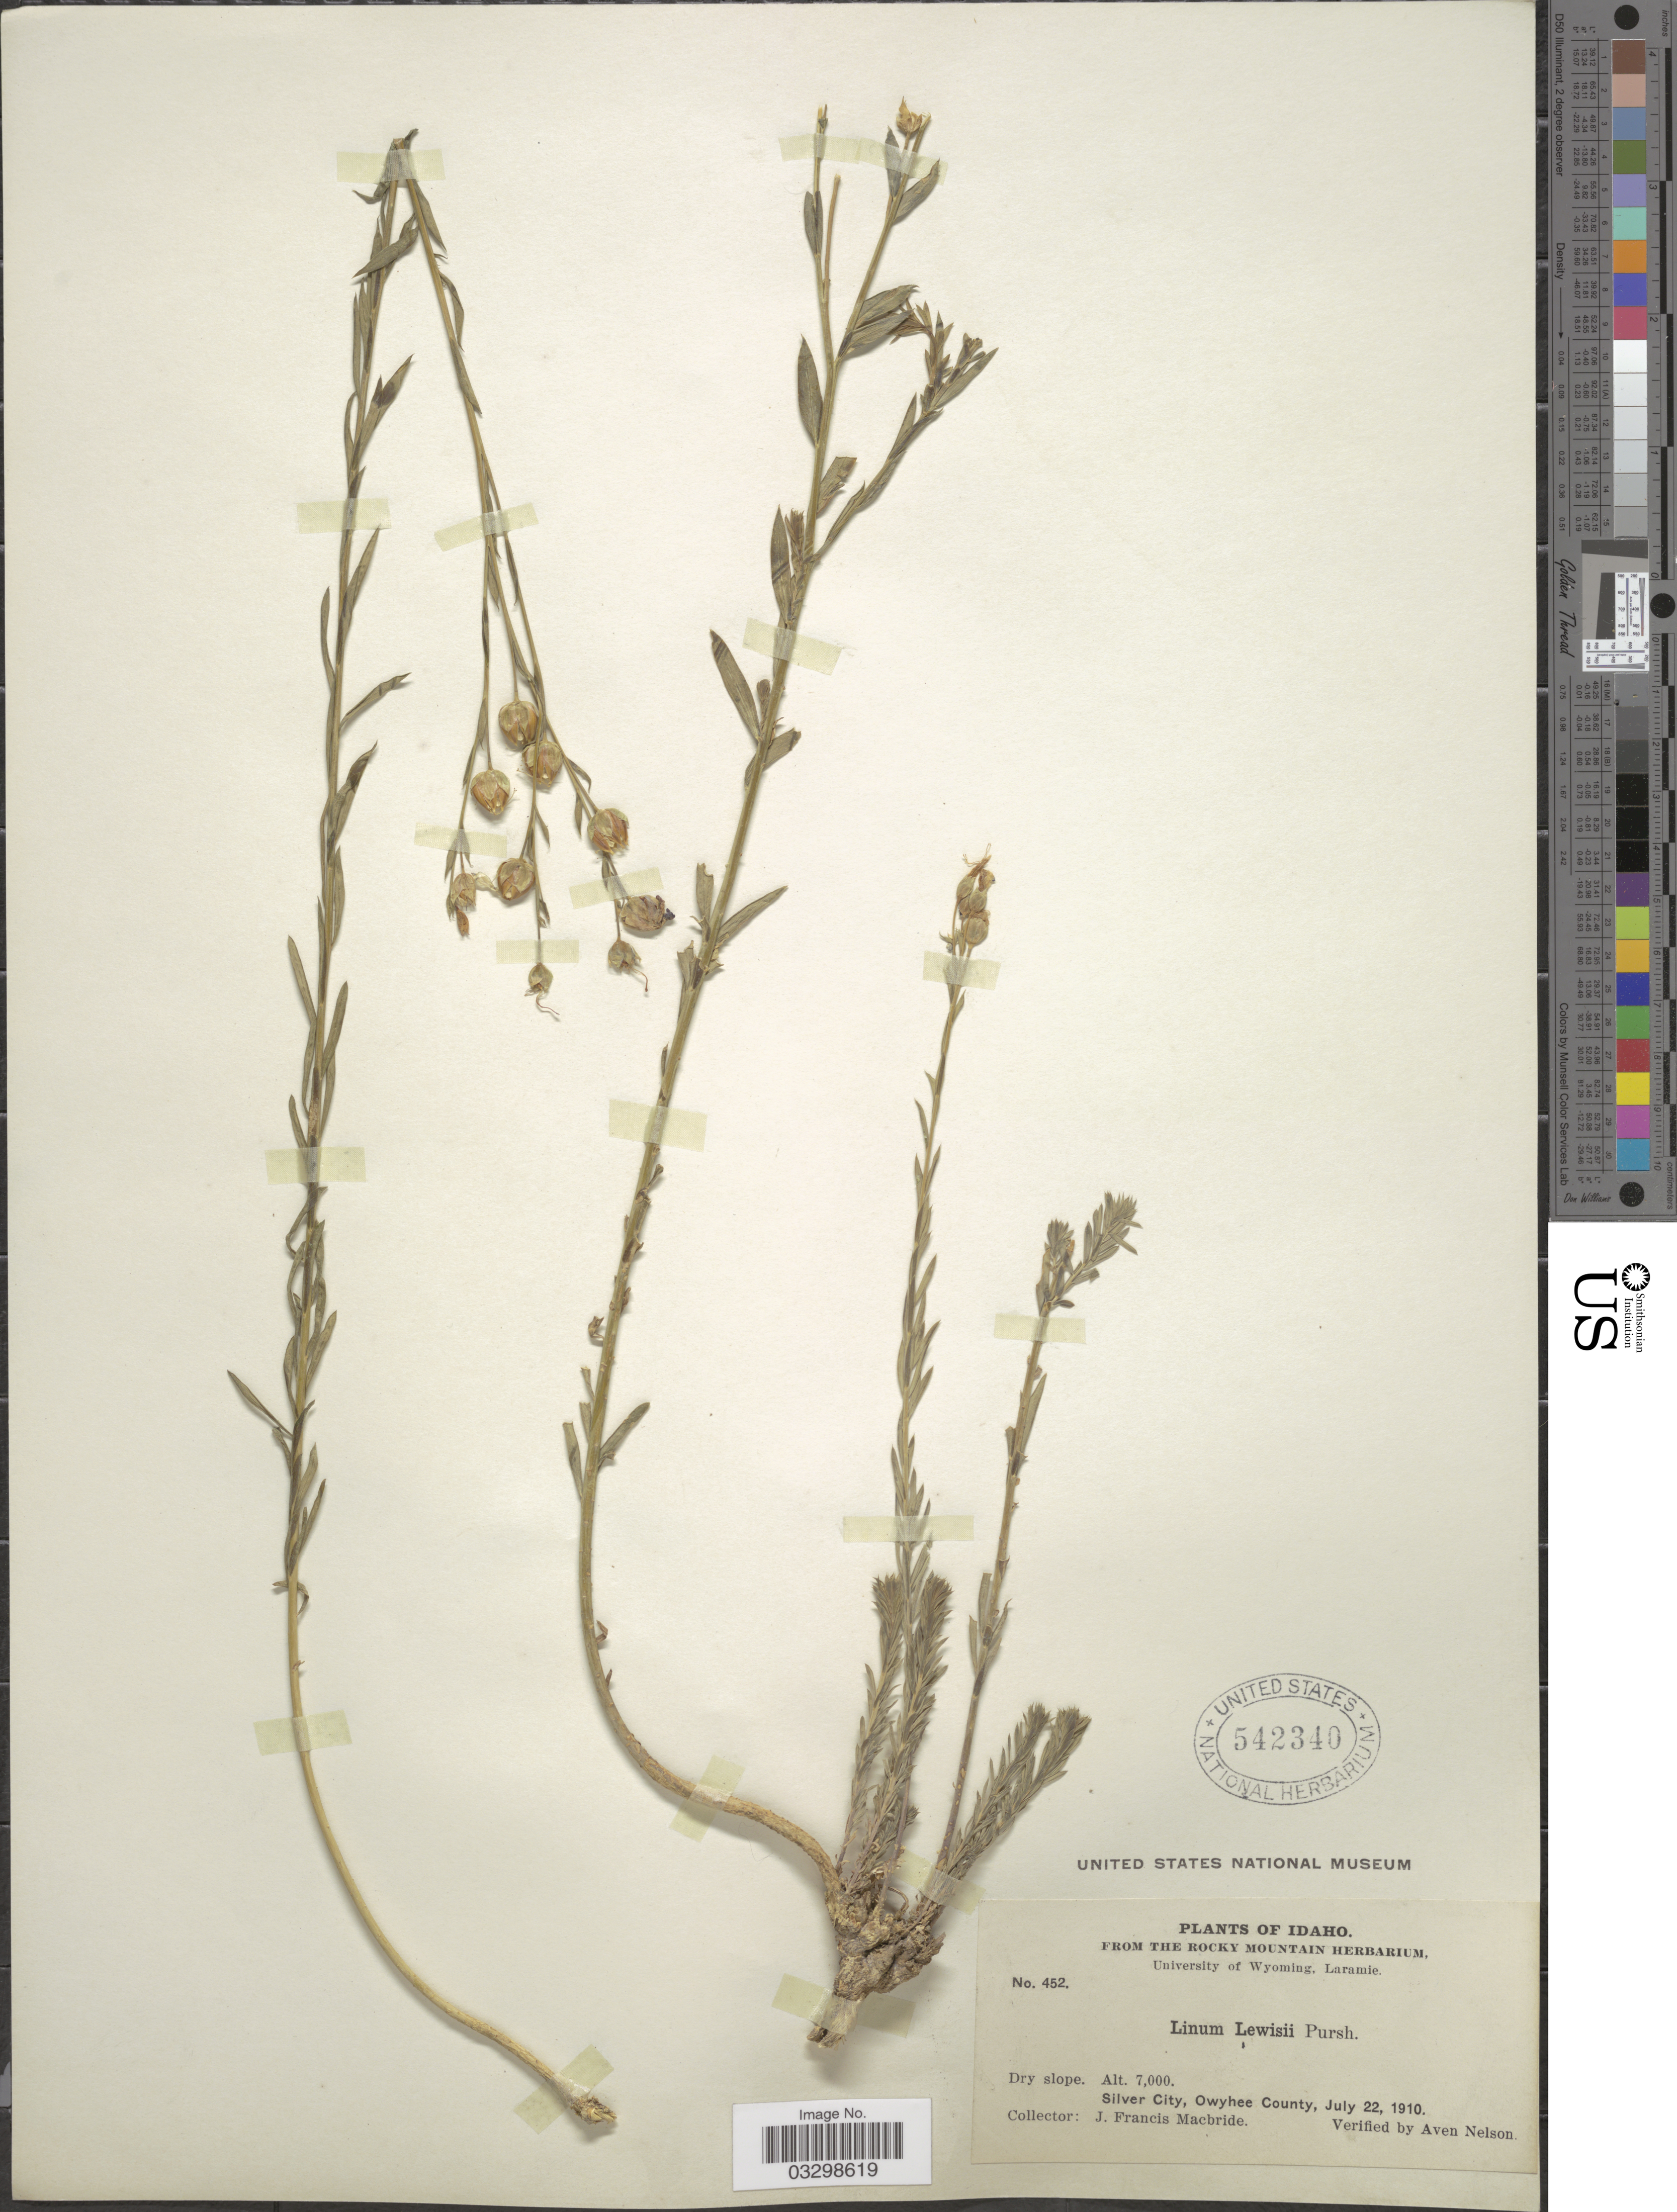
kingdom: Plantae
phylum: Tracheophyta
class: Magnoliopsida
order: Malpighiales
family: Linaceae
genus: Linum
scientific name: Linum lewisii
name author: Pursh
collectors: J. F. Macbride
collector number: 452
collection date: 1910-07-22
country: United States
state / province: Idaho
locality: Silver City, Owyhee County.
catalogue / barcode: US 542340